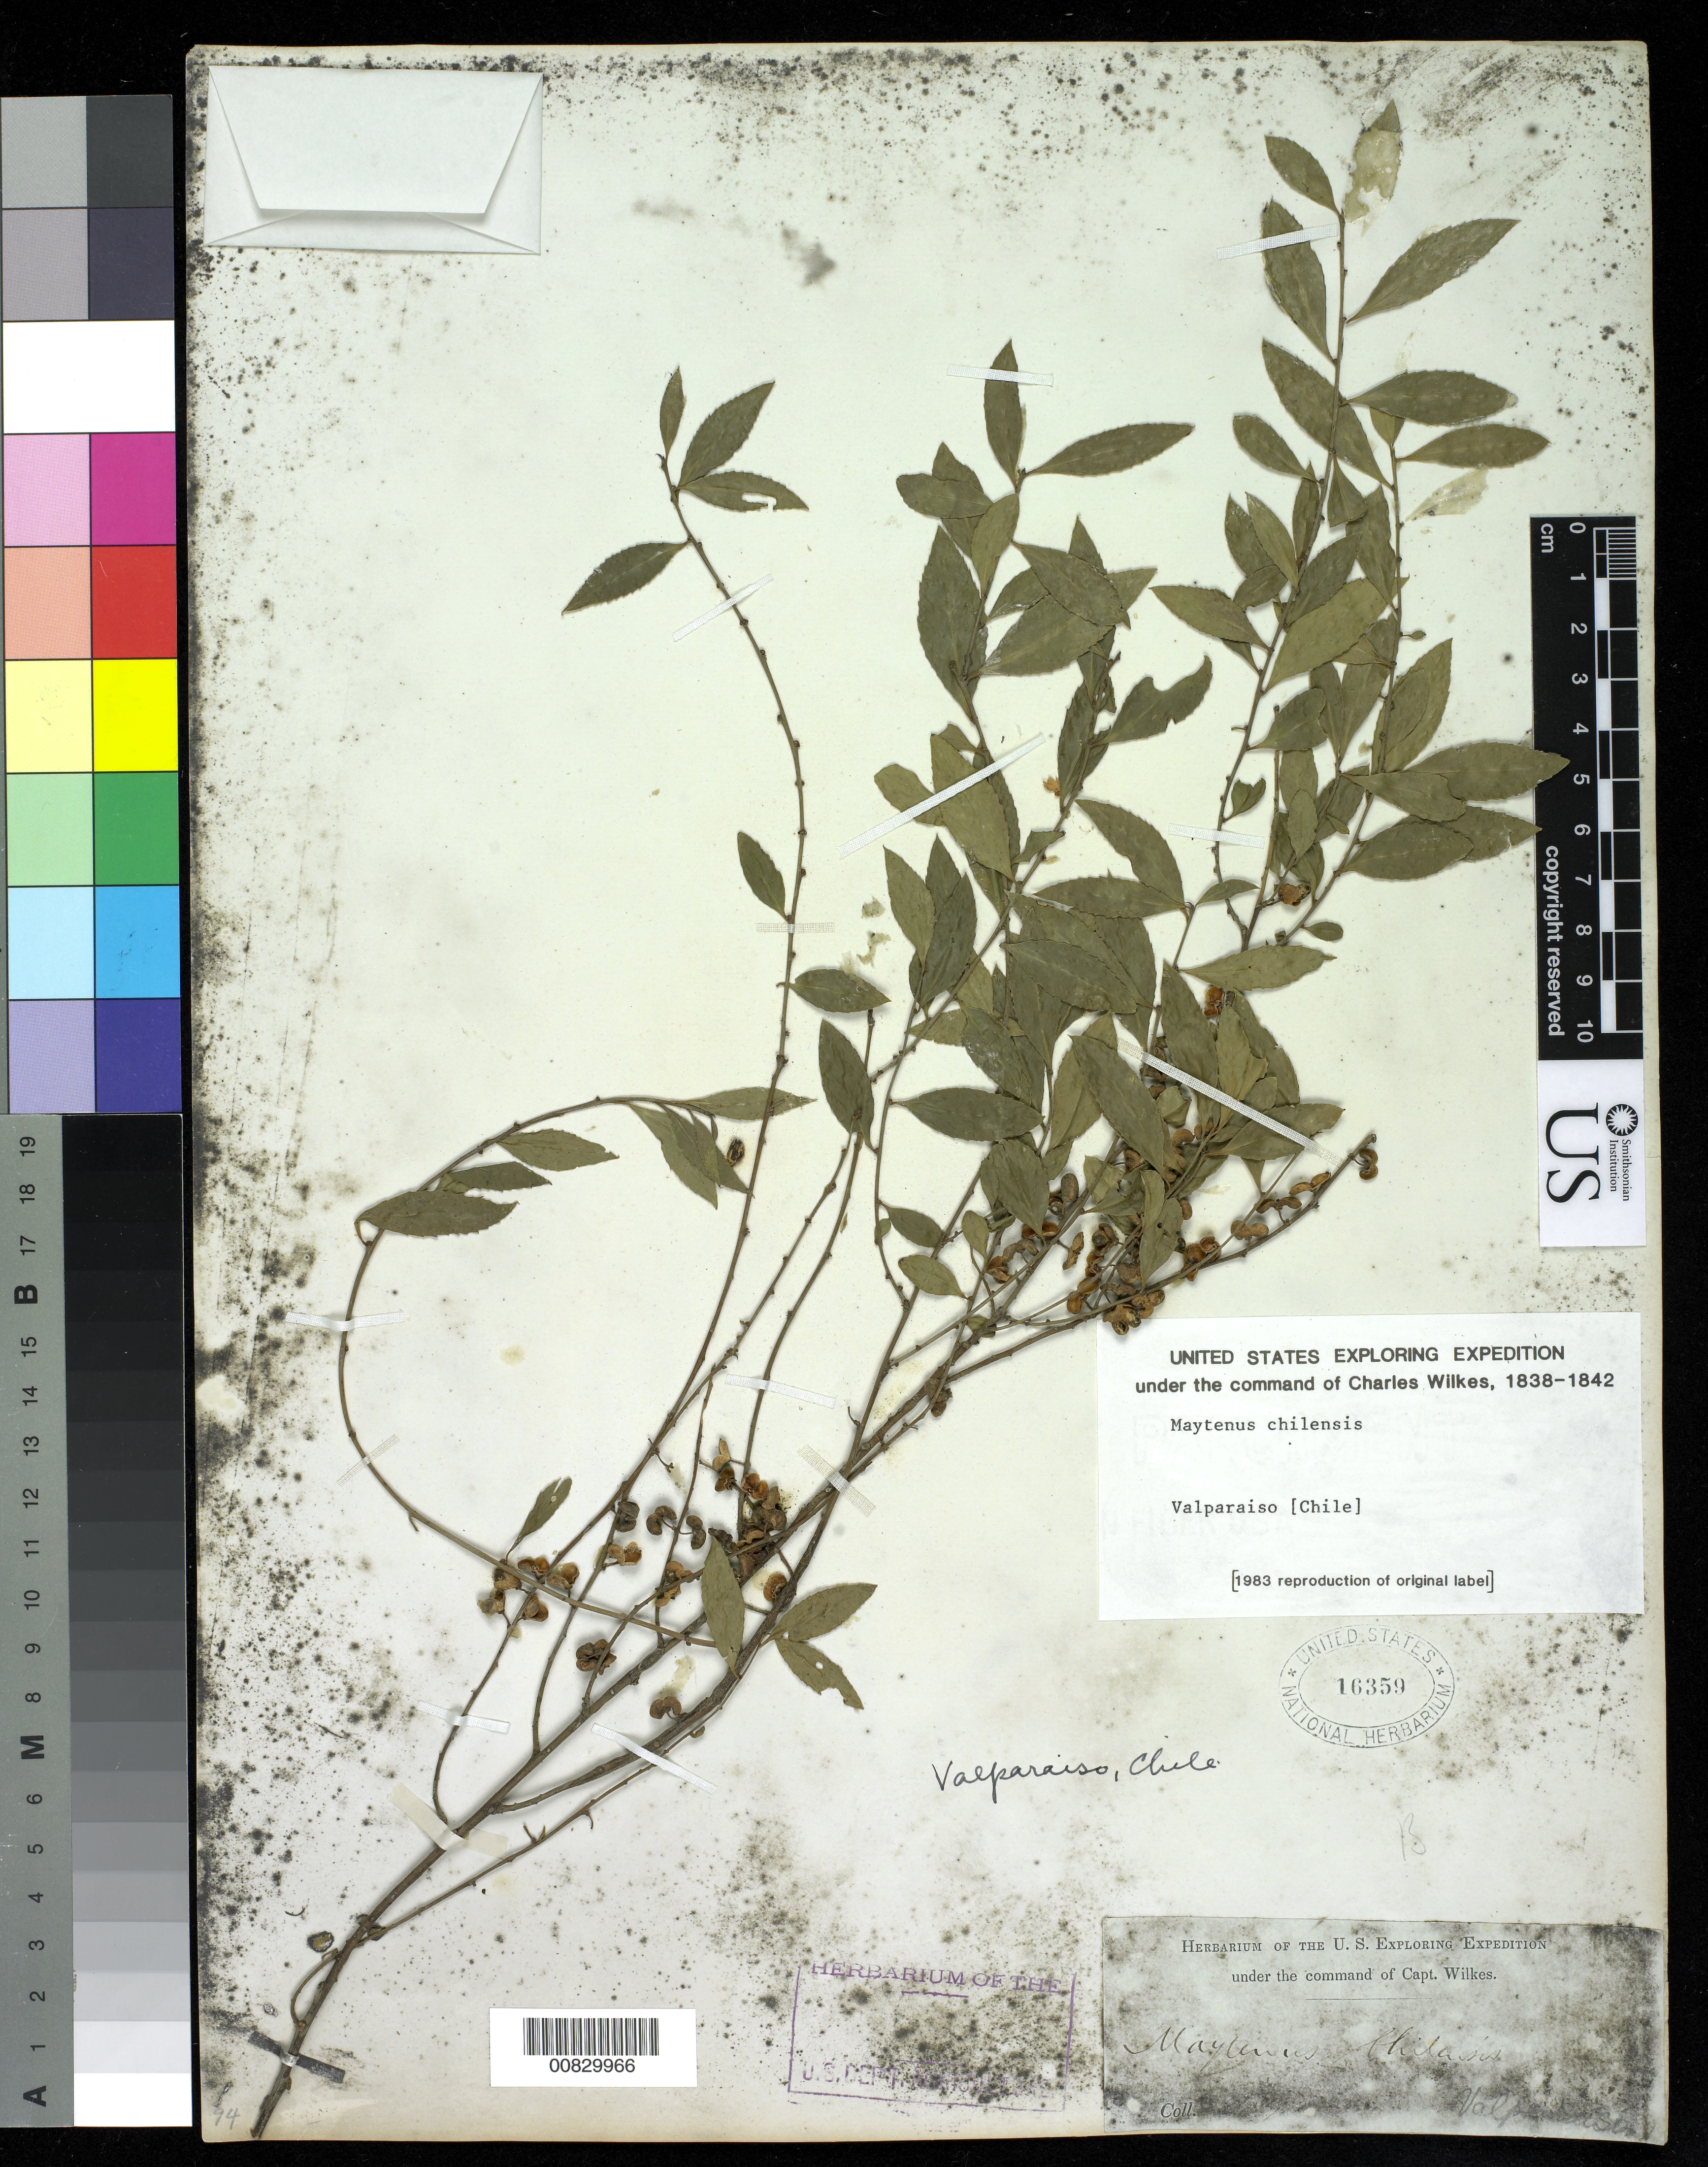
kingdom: Plantae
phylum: Tracheophyta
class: Magnoliopsida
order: Celastrales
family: Celastraceae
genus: Maytenus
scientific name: Maytenus chilensis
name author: DC.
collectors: Wilkes Explor. Exped.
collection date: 1838/1842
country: Chile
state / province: Valparaíso (V)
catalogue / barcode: US 16359